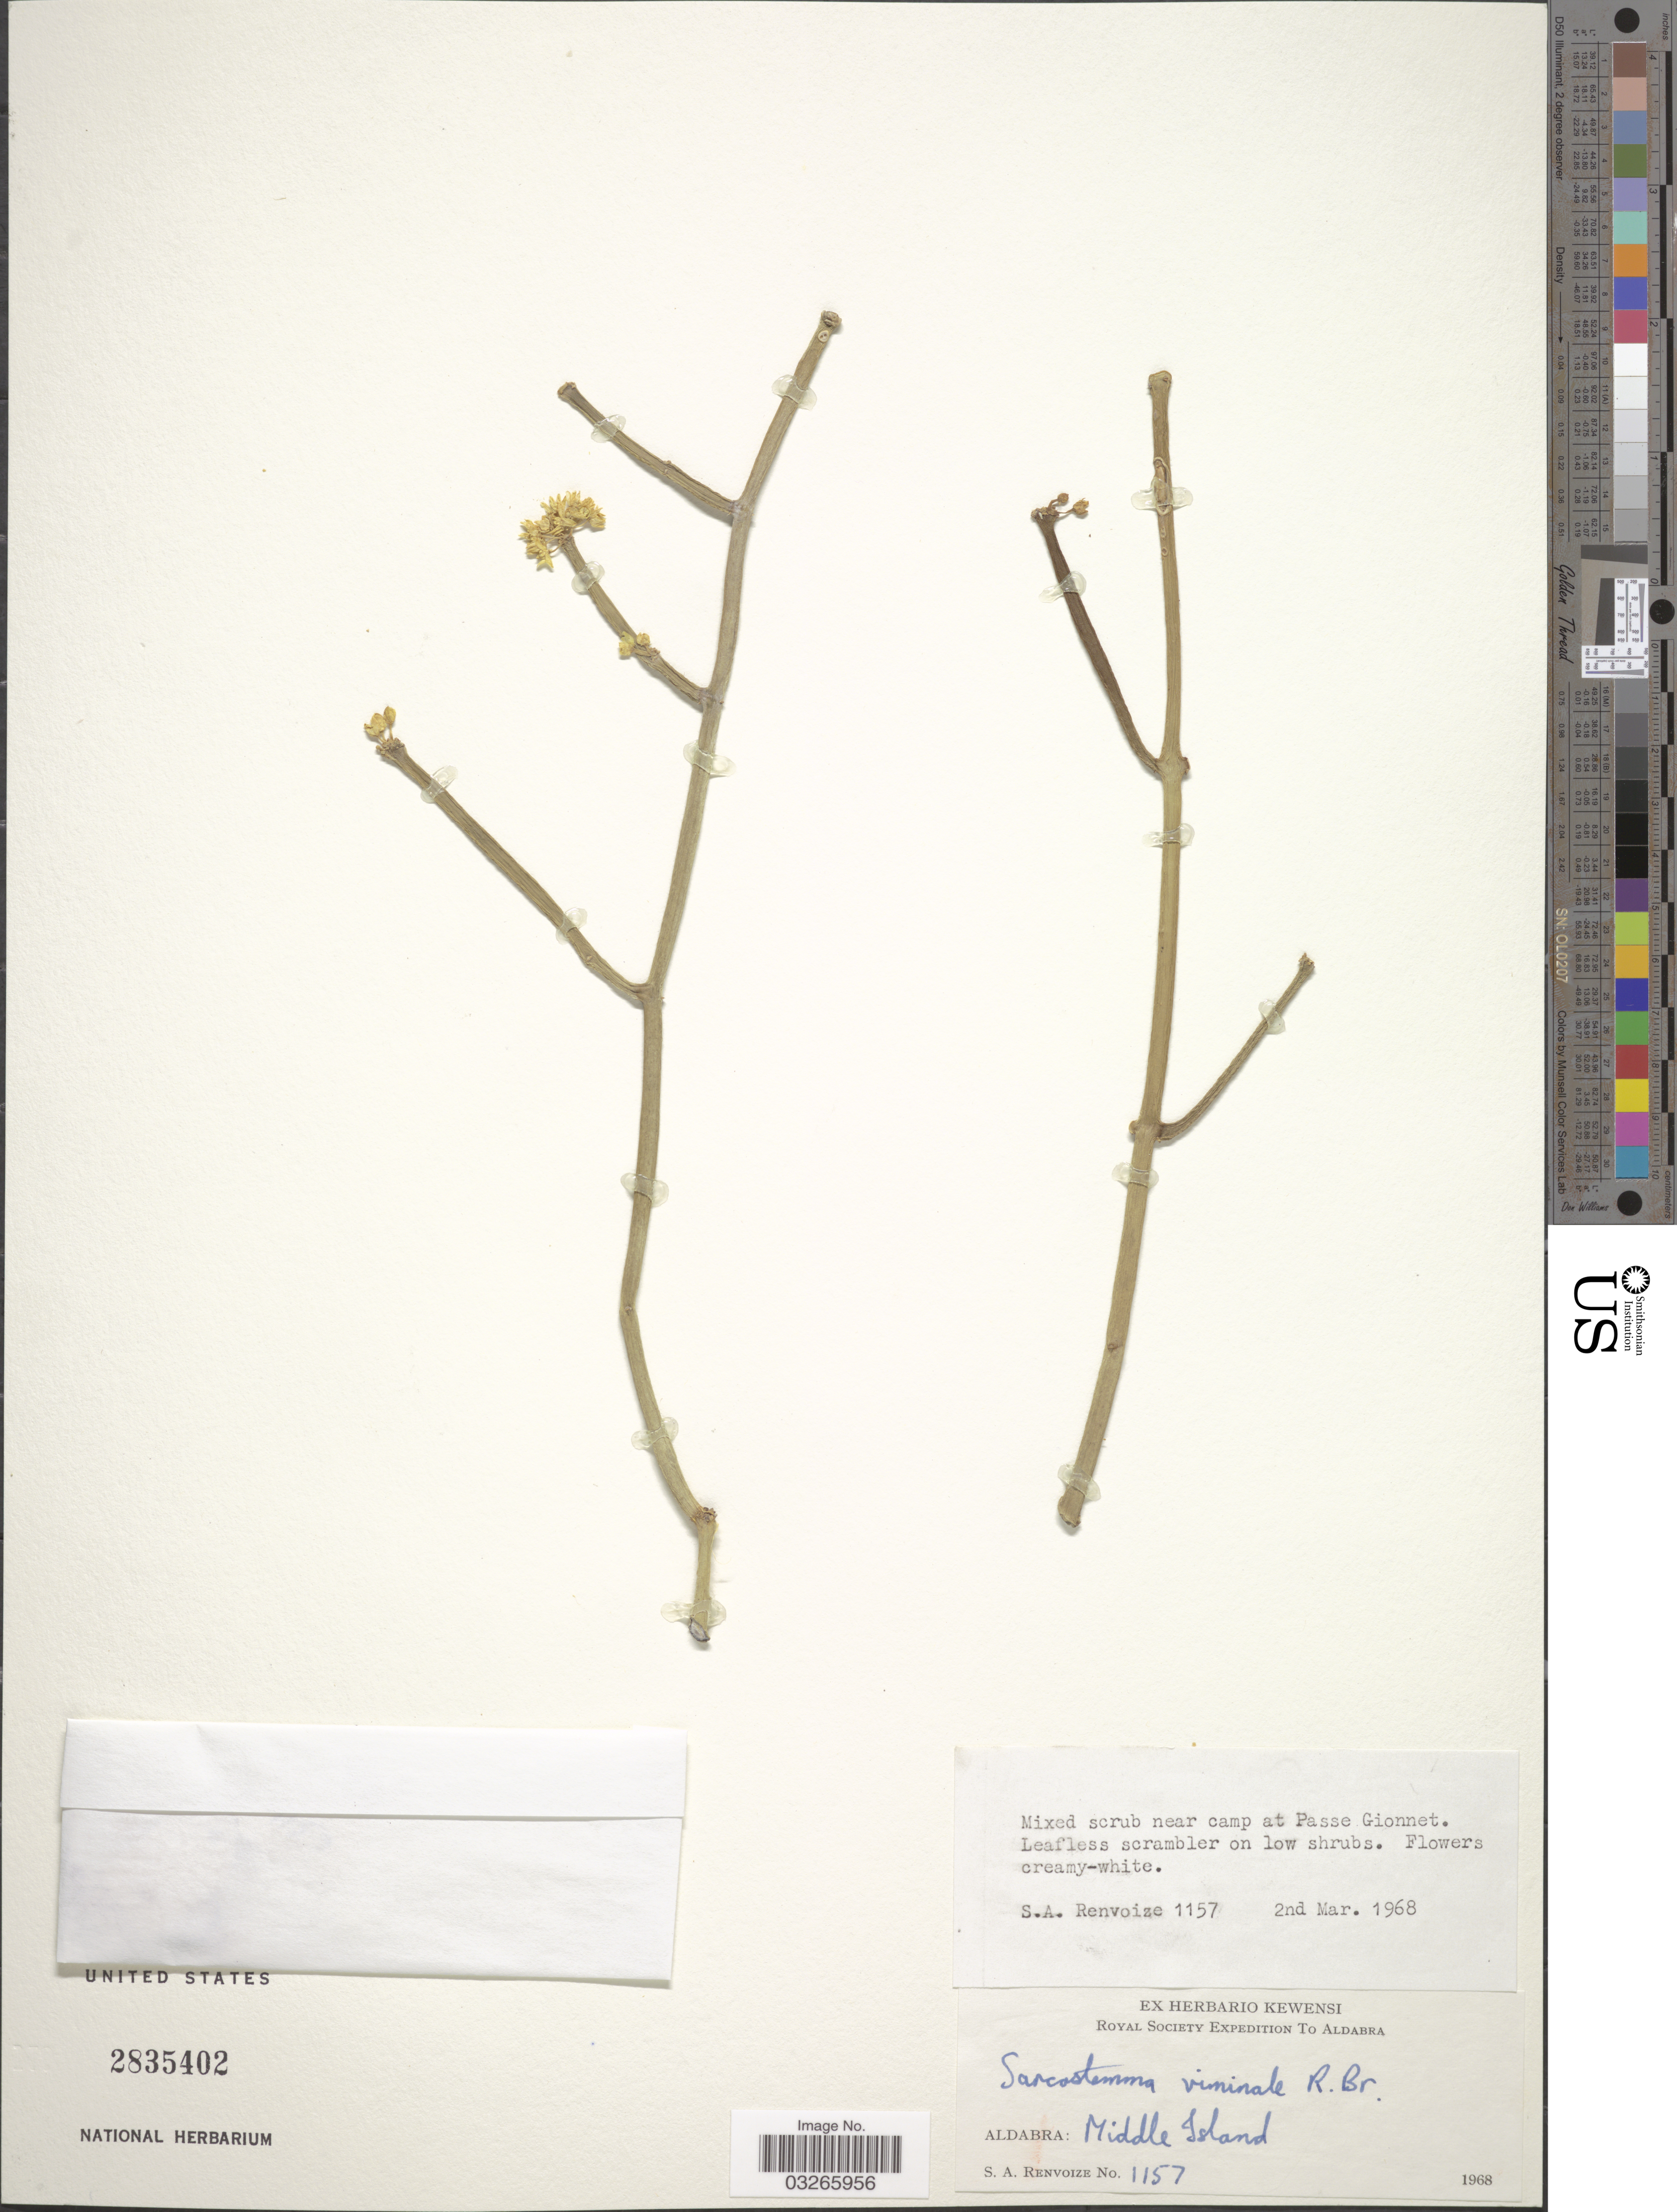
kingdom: Plantae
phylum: Tracheophyta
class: Magnoliopsida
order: Gentianales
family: Apocynaceae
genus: Sarcostemma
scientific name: Sarcostemma viminale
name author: (Linn) R. Br.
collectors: S. A. Renvoize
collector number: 1157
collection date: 1968-03-02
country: Seychelles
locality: Mixed scrub near camp at Passe Gionnet. Aldabra. Aldabra: Middle Island.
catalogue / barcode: US 2835402